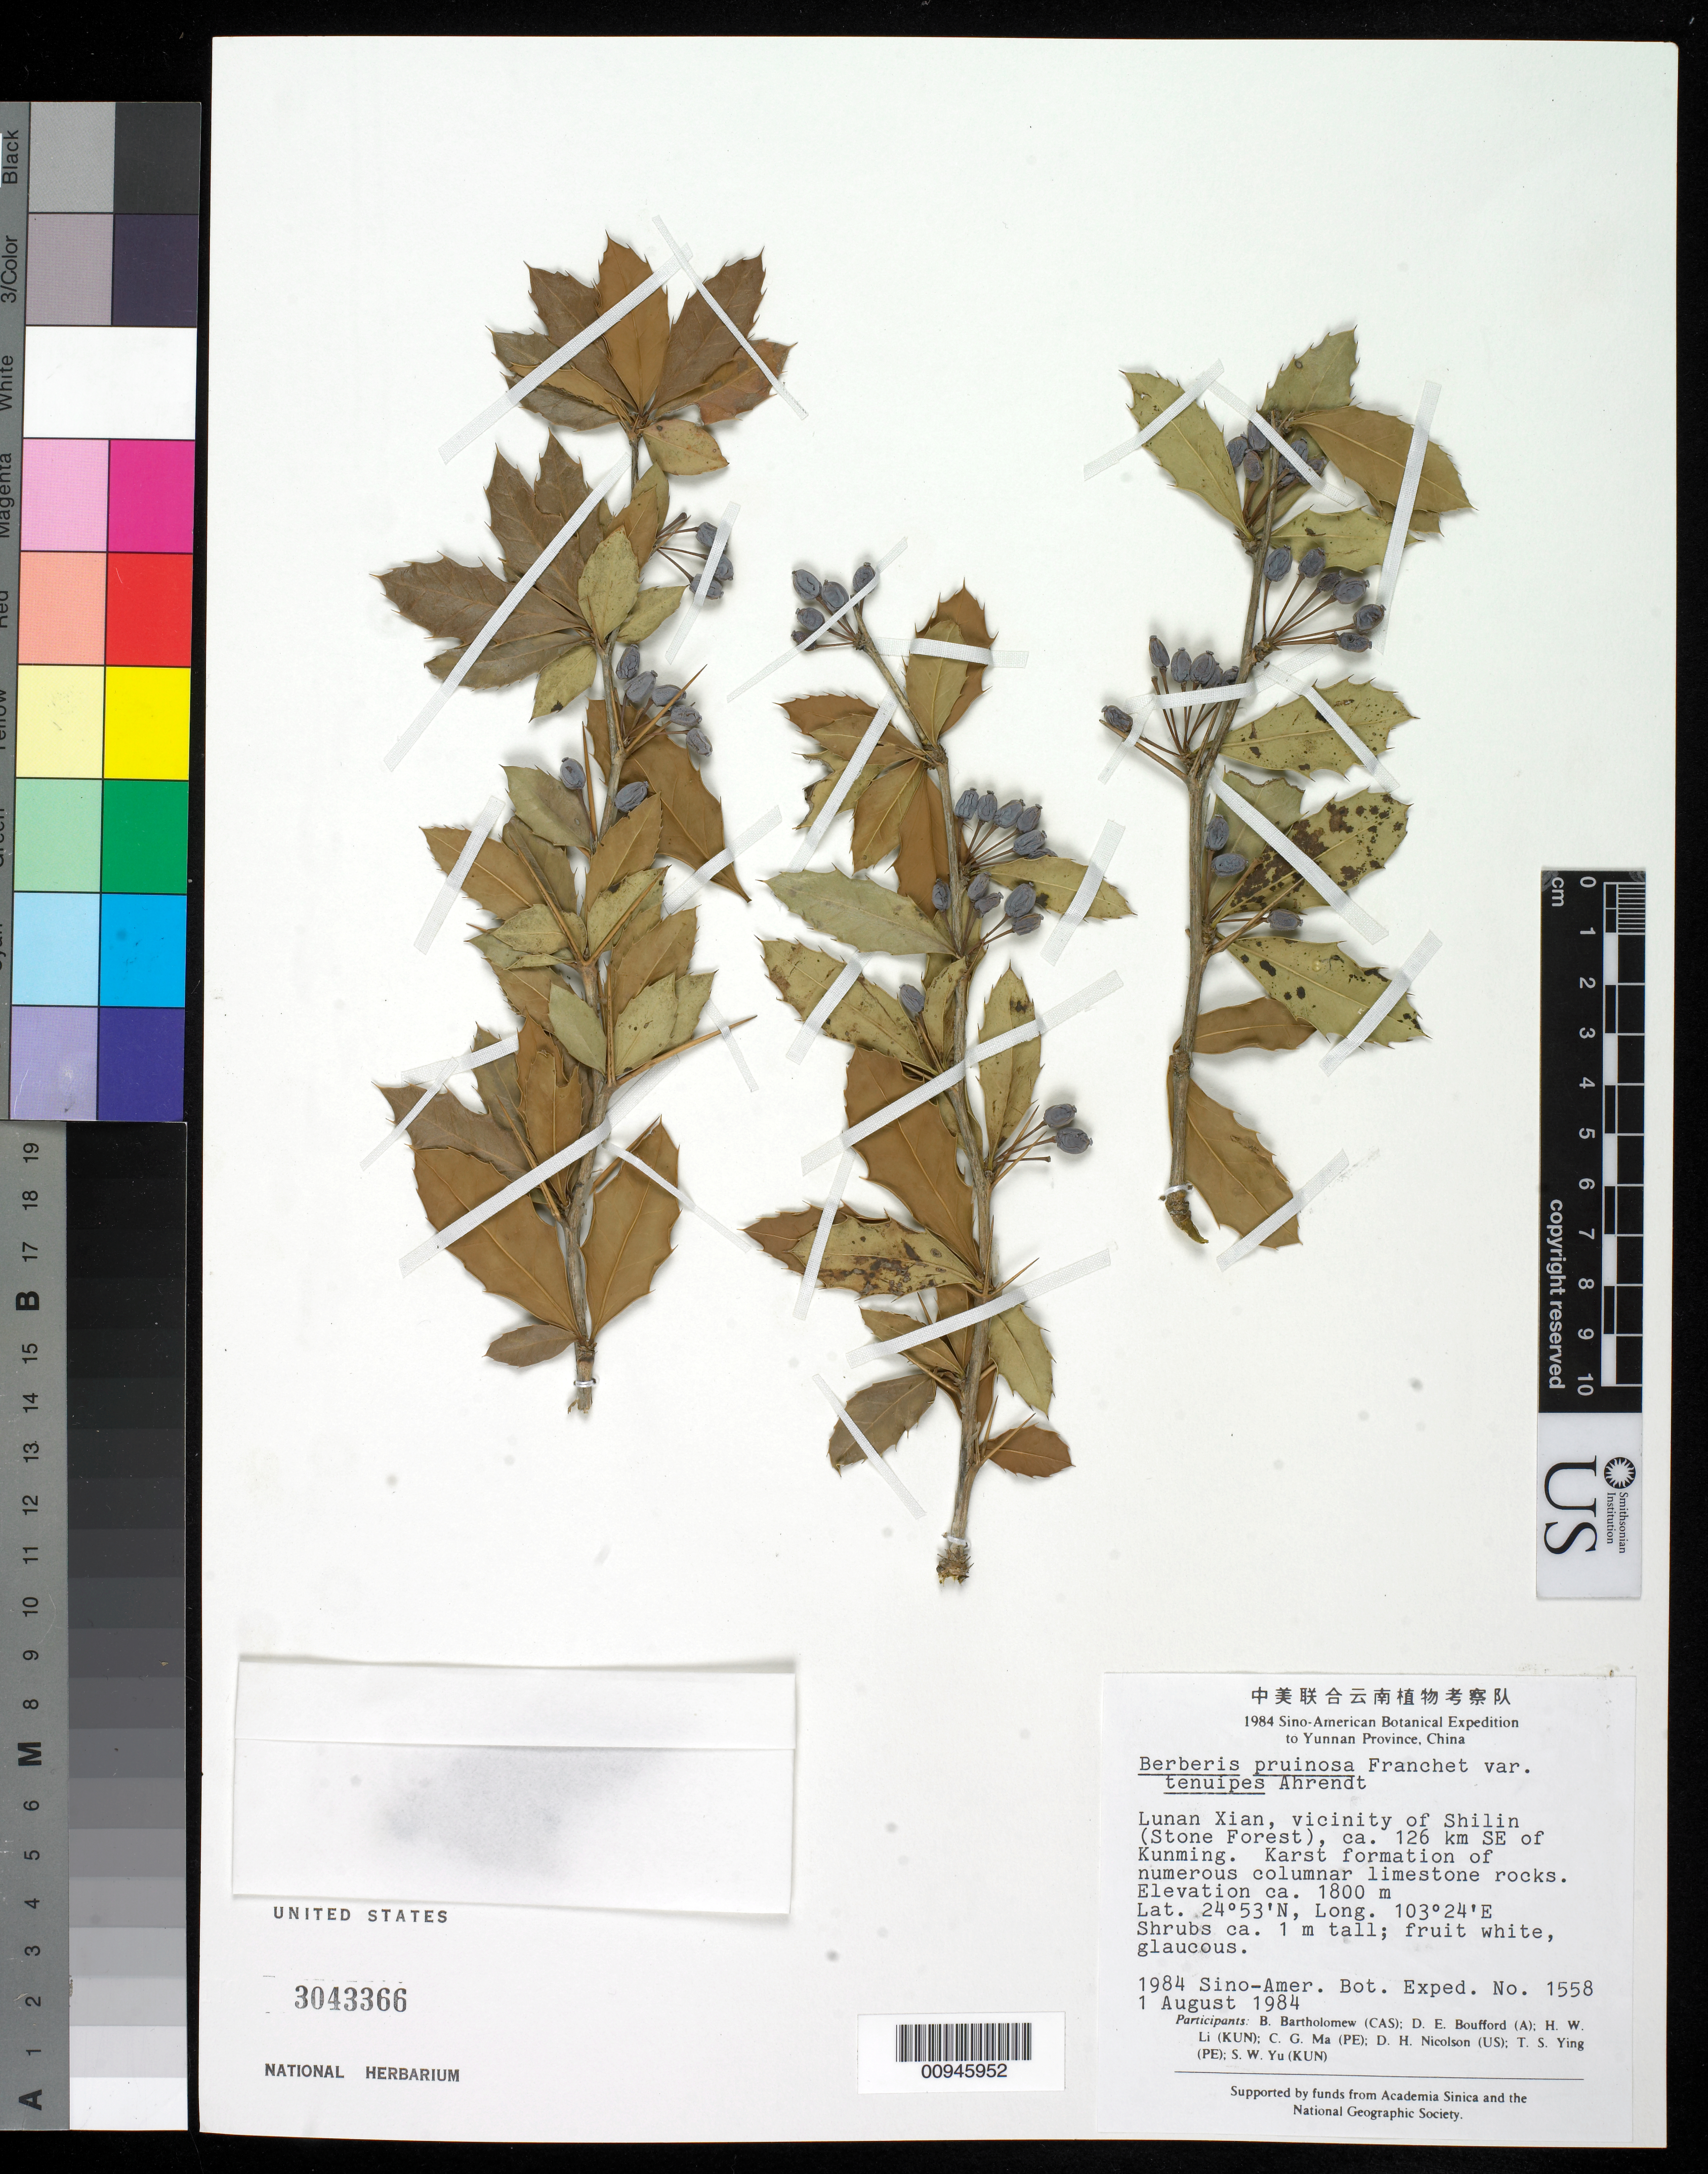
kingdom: Plantae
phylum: Tracheophyta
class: Magnoliopsida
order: Ranunculales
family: Berberidaceae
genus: Berberis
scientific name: Berberis pruinosa var. tenuipes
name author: Ahrendt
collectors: B. Bartholomew, D. E. Boufford, H. W. Li, C. Ma, D. H. Nicolson, T. Ying & S. Yu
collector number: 1558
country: China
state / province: Yunnan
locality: Lunan Xian, vicinity of Shilin (Stone Forest), SE oif Kunming.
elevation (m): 1800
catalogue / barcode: US 3043366